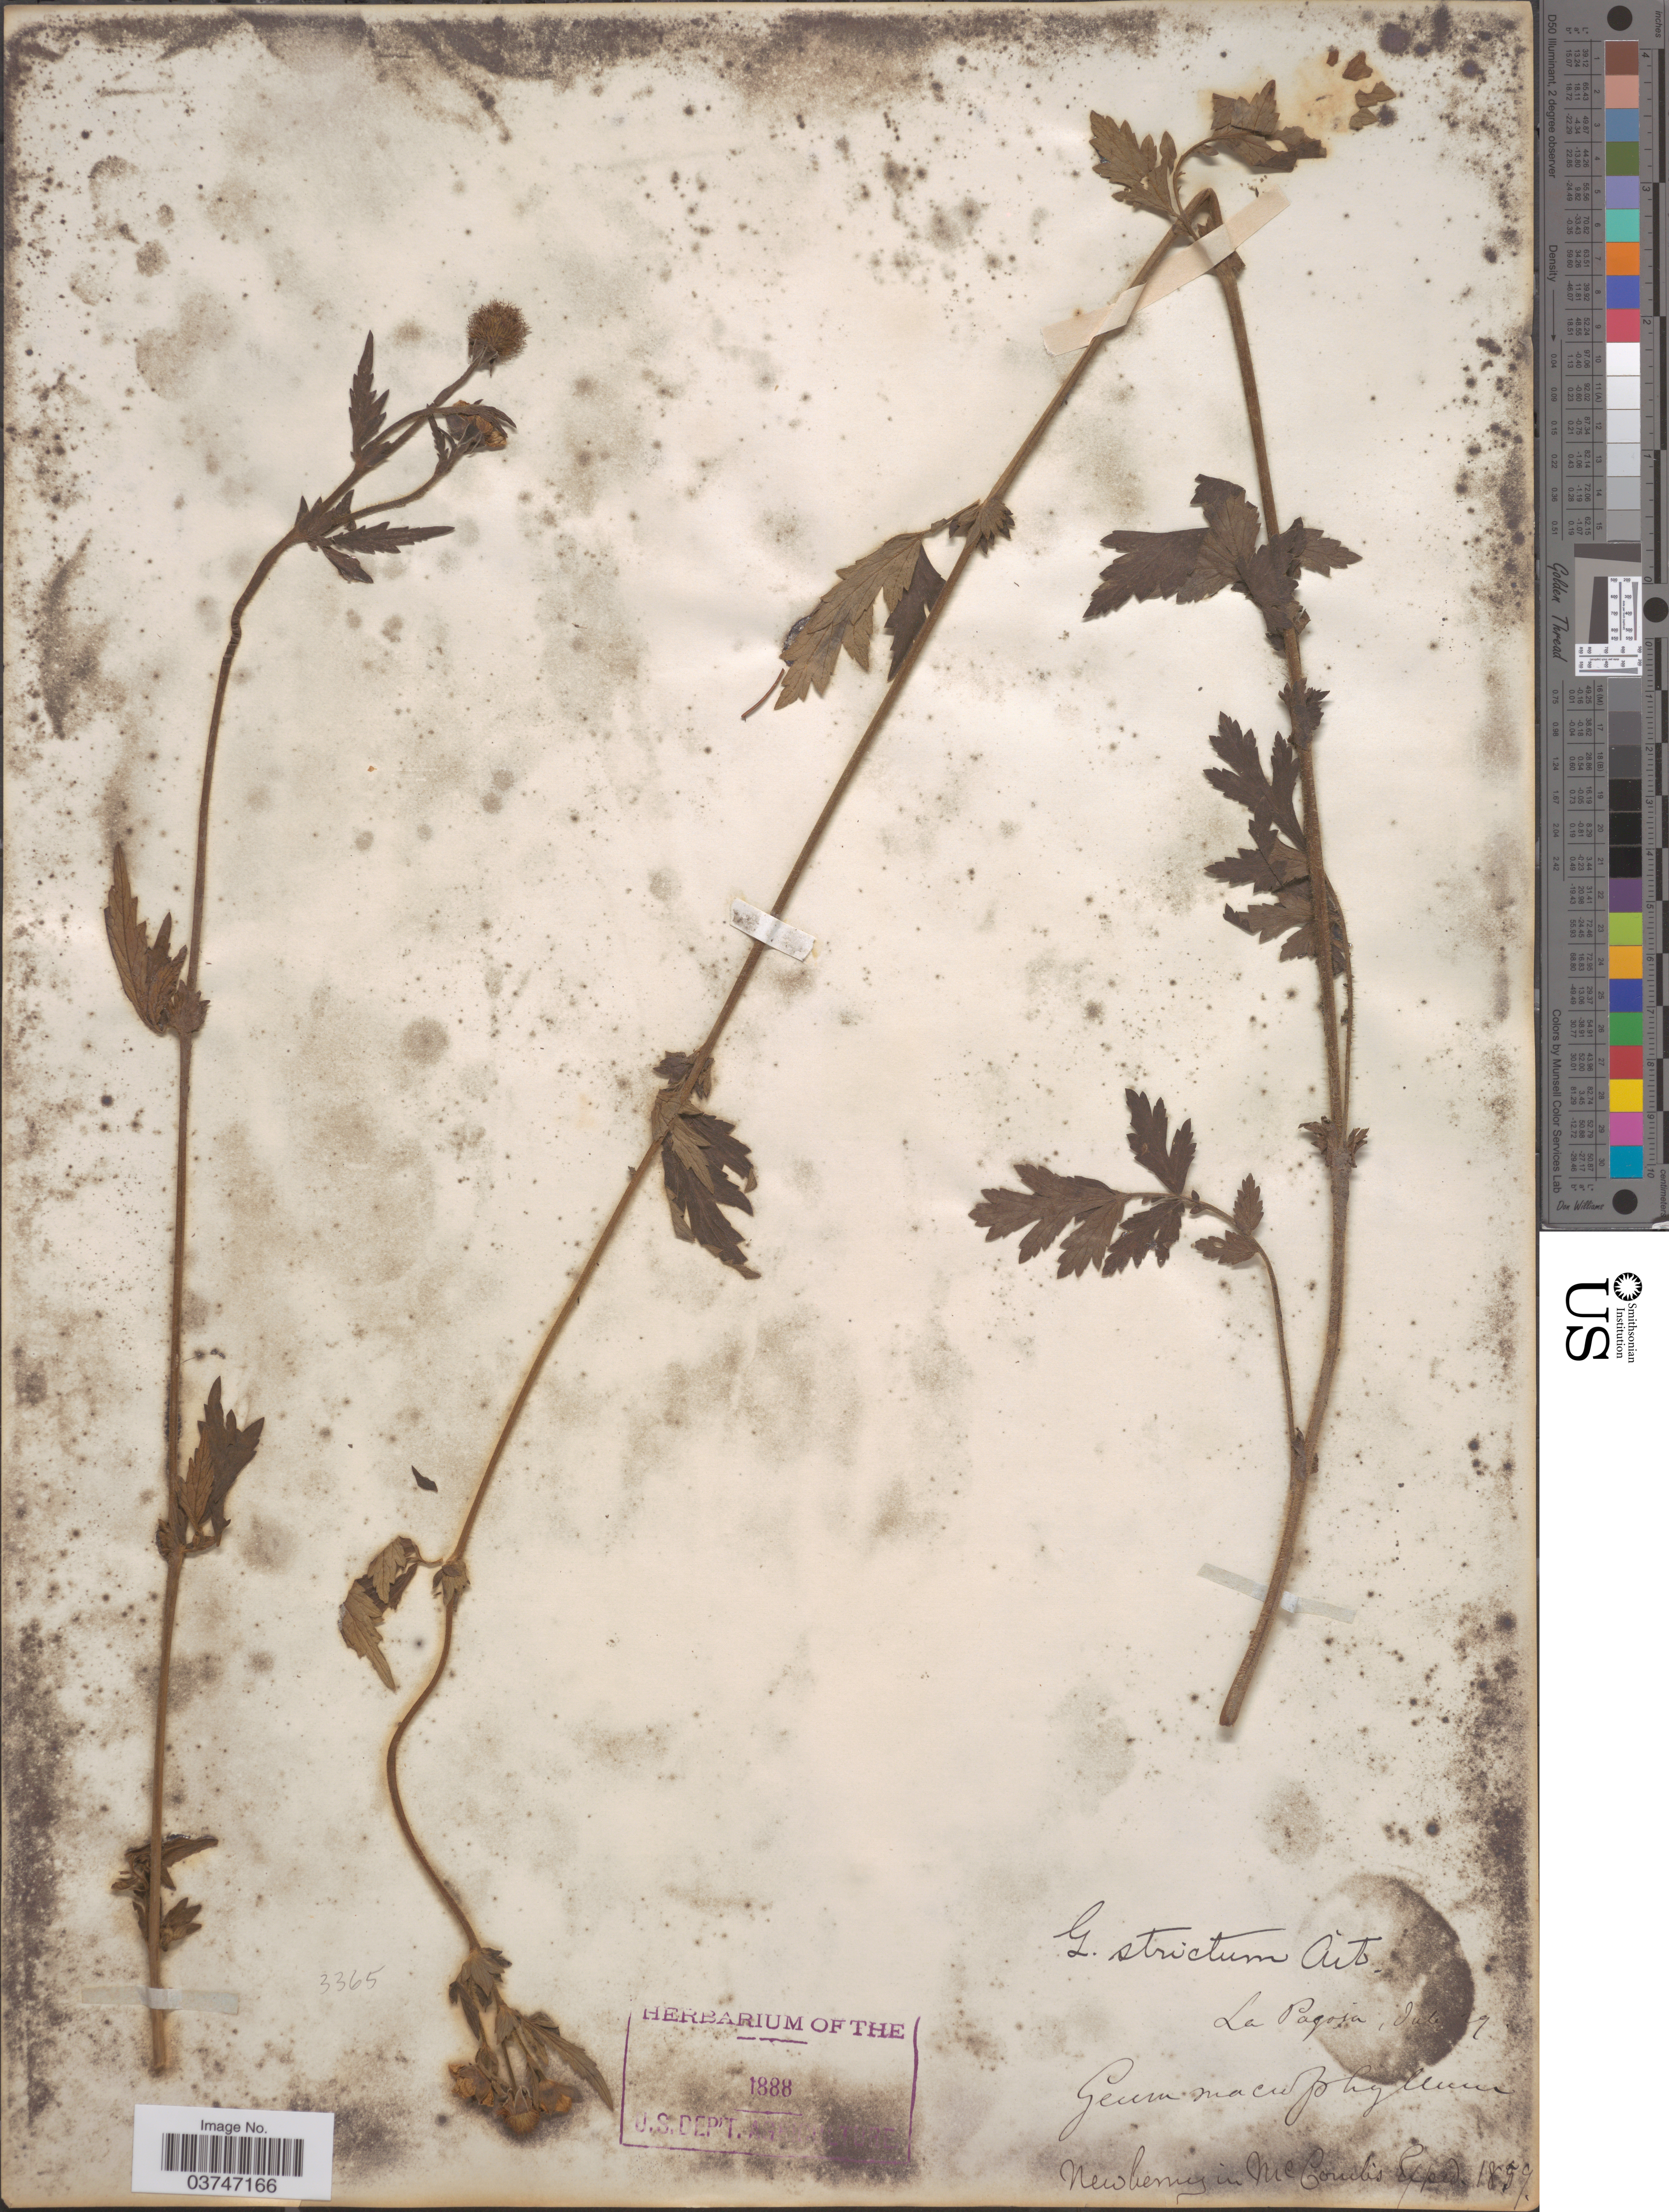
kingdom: Plantae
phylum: Tracheophyta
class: Magnoliopsida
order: Rosales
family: Rosaceae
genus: Geum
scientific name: Geum aleppicum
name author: Jacq.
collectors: McComb's Expedition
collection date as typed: Transcribed d/m/y: /7/29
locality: La Pagosa.